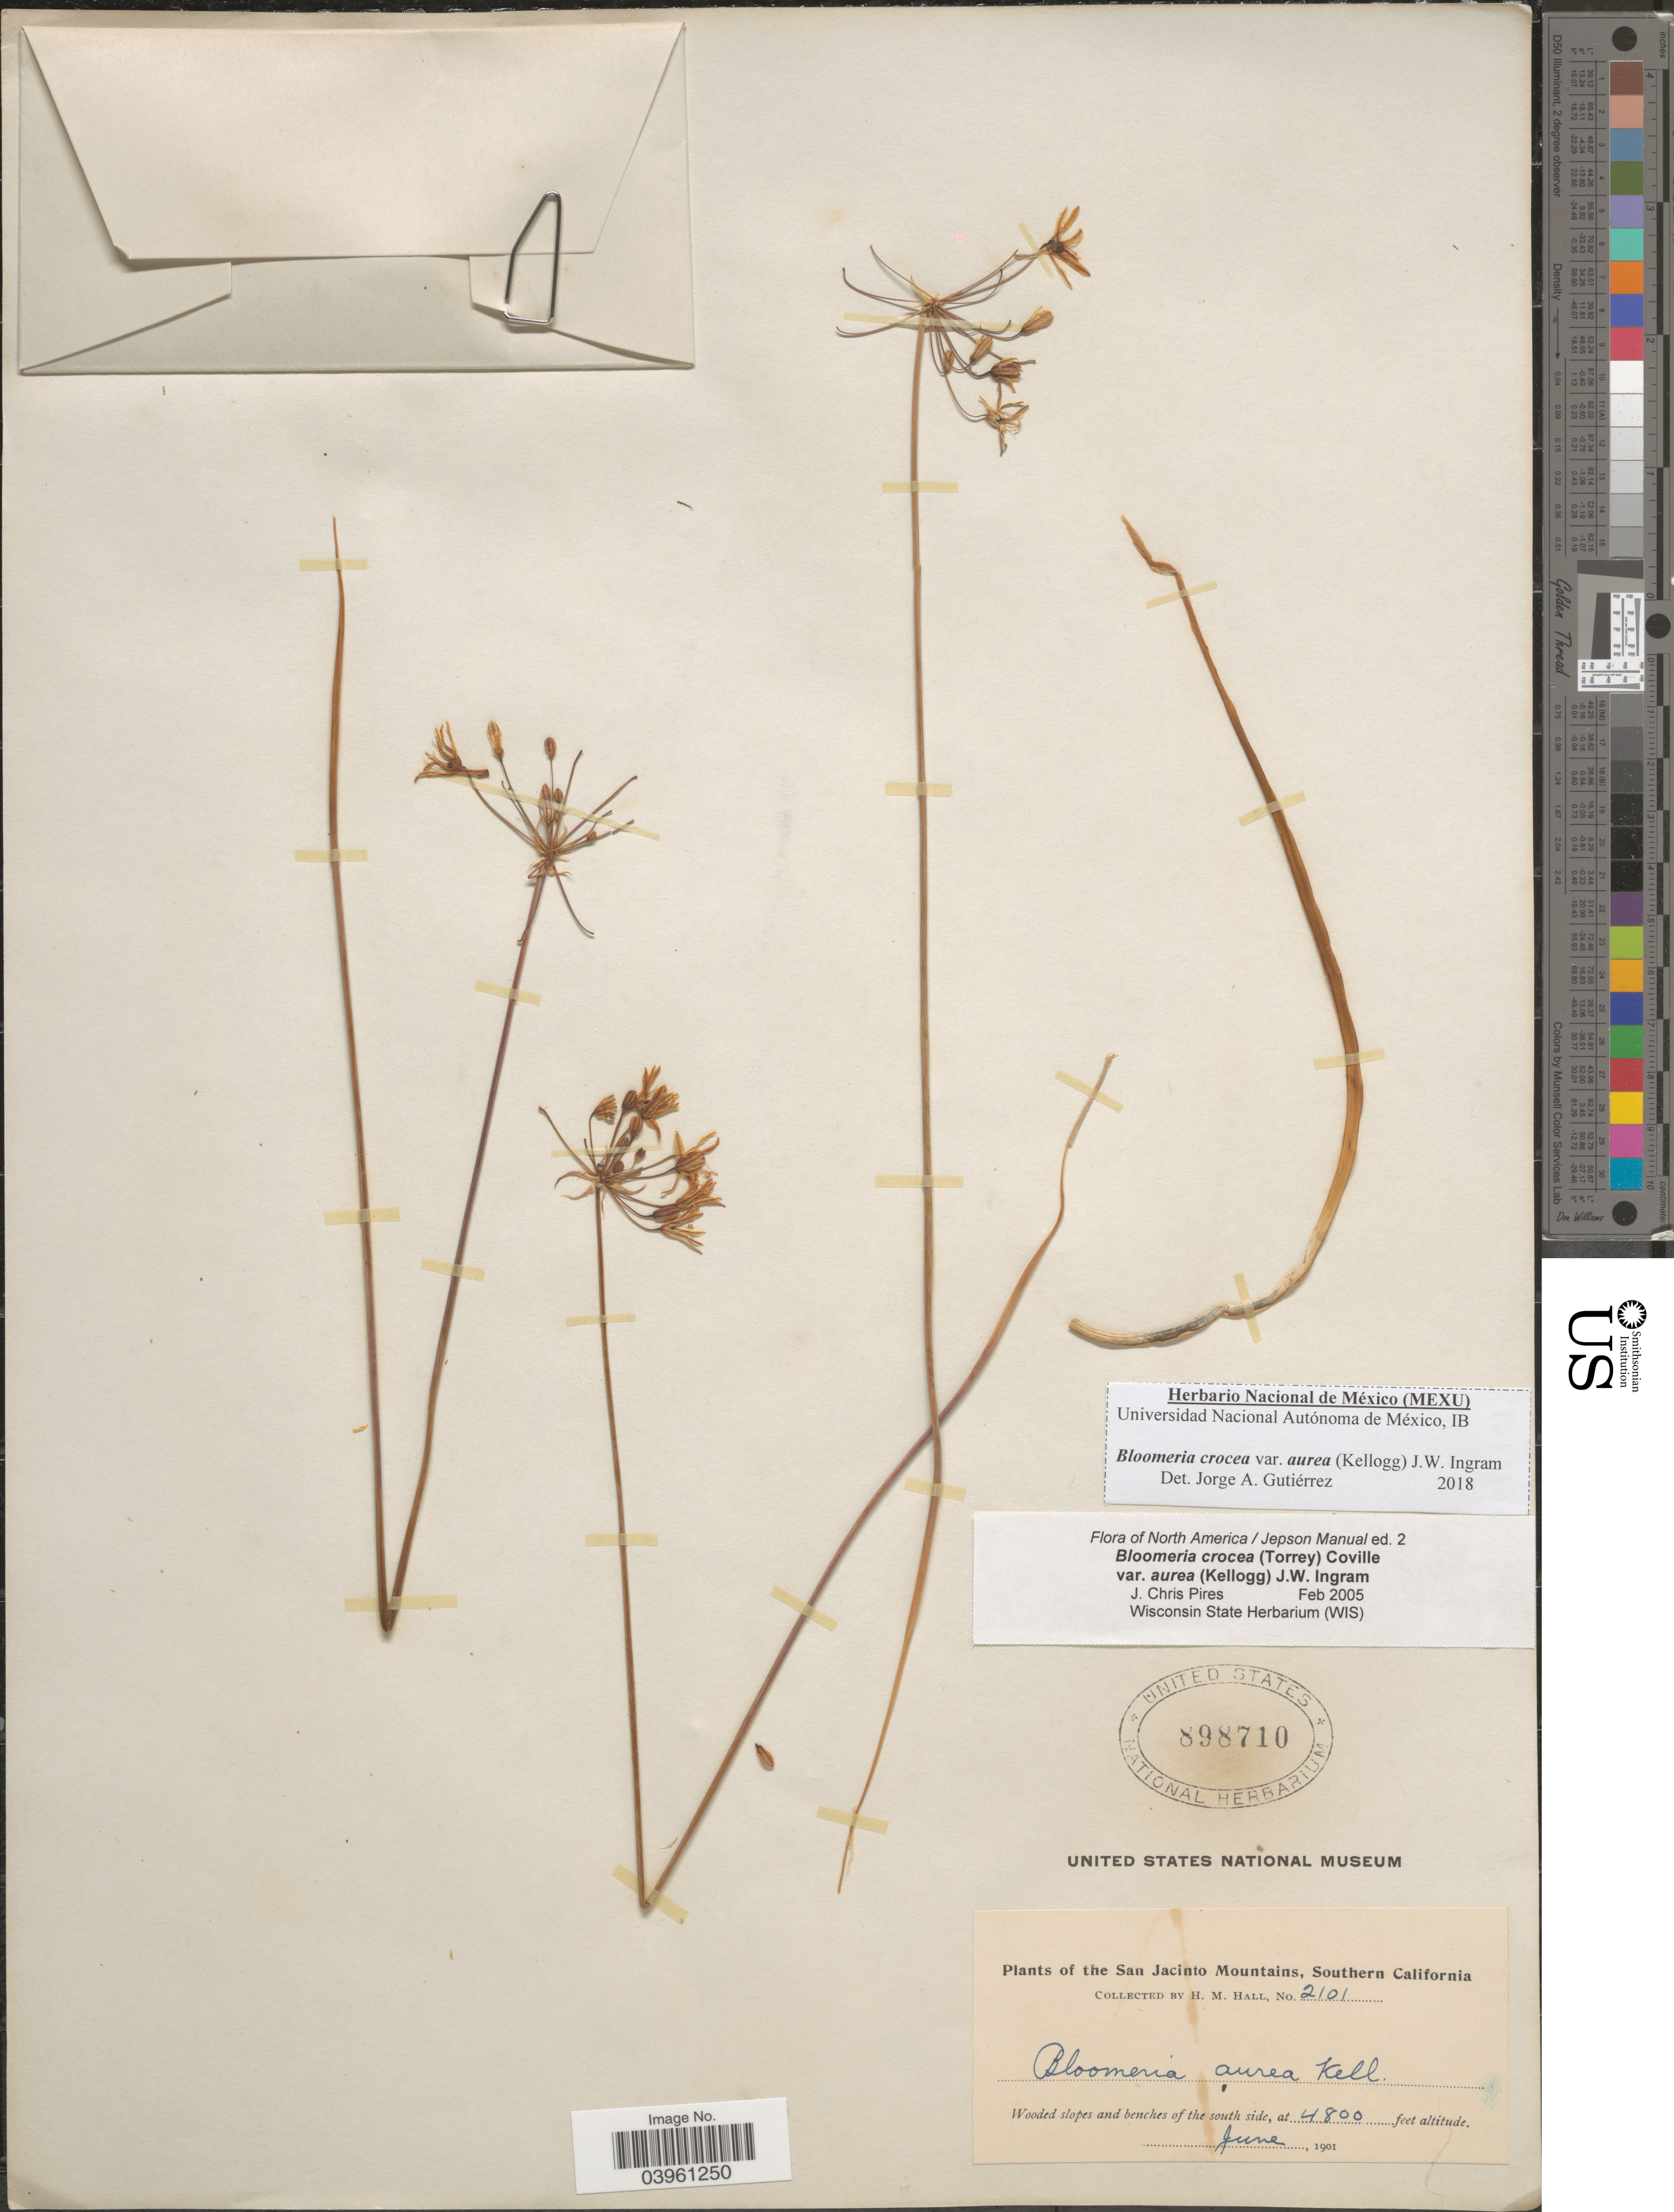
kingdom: Plantae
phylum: Tracheophyta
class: Liliopsida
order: Asparagales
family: Asparagaceae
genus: Bloomeria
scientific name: Bloomeria crocea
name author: (Torr.) Coville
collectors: H. M. Hall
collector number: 2101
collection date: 1901-06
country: United States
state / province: California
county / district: Riverside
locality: The San Jacinto Mountains, Southern California. Wooded slopes and benches of the south side.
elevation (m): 1463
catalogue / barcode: US 898710